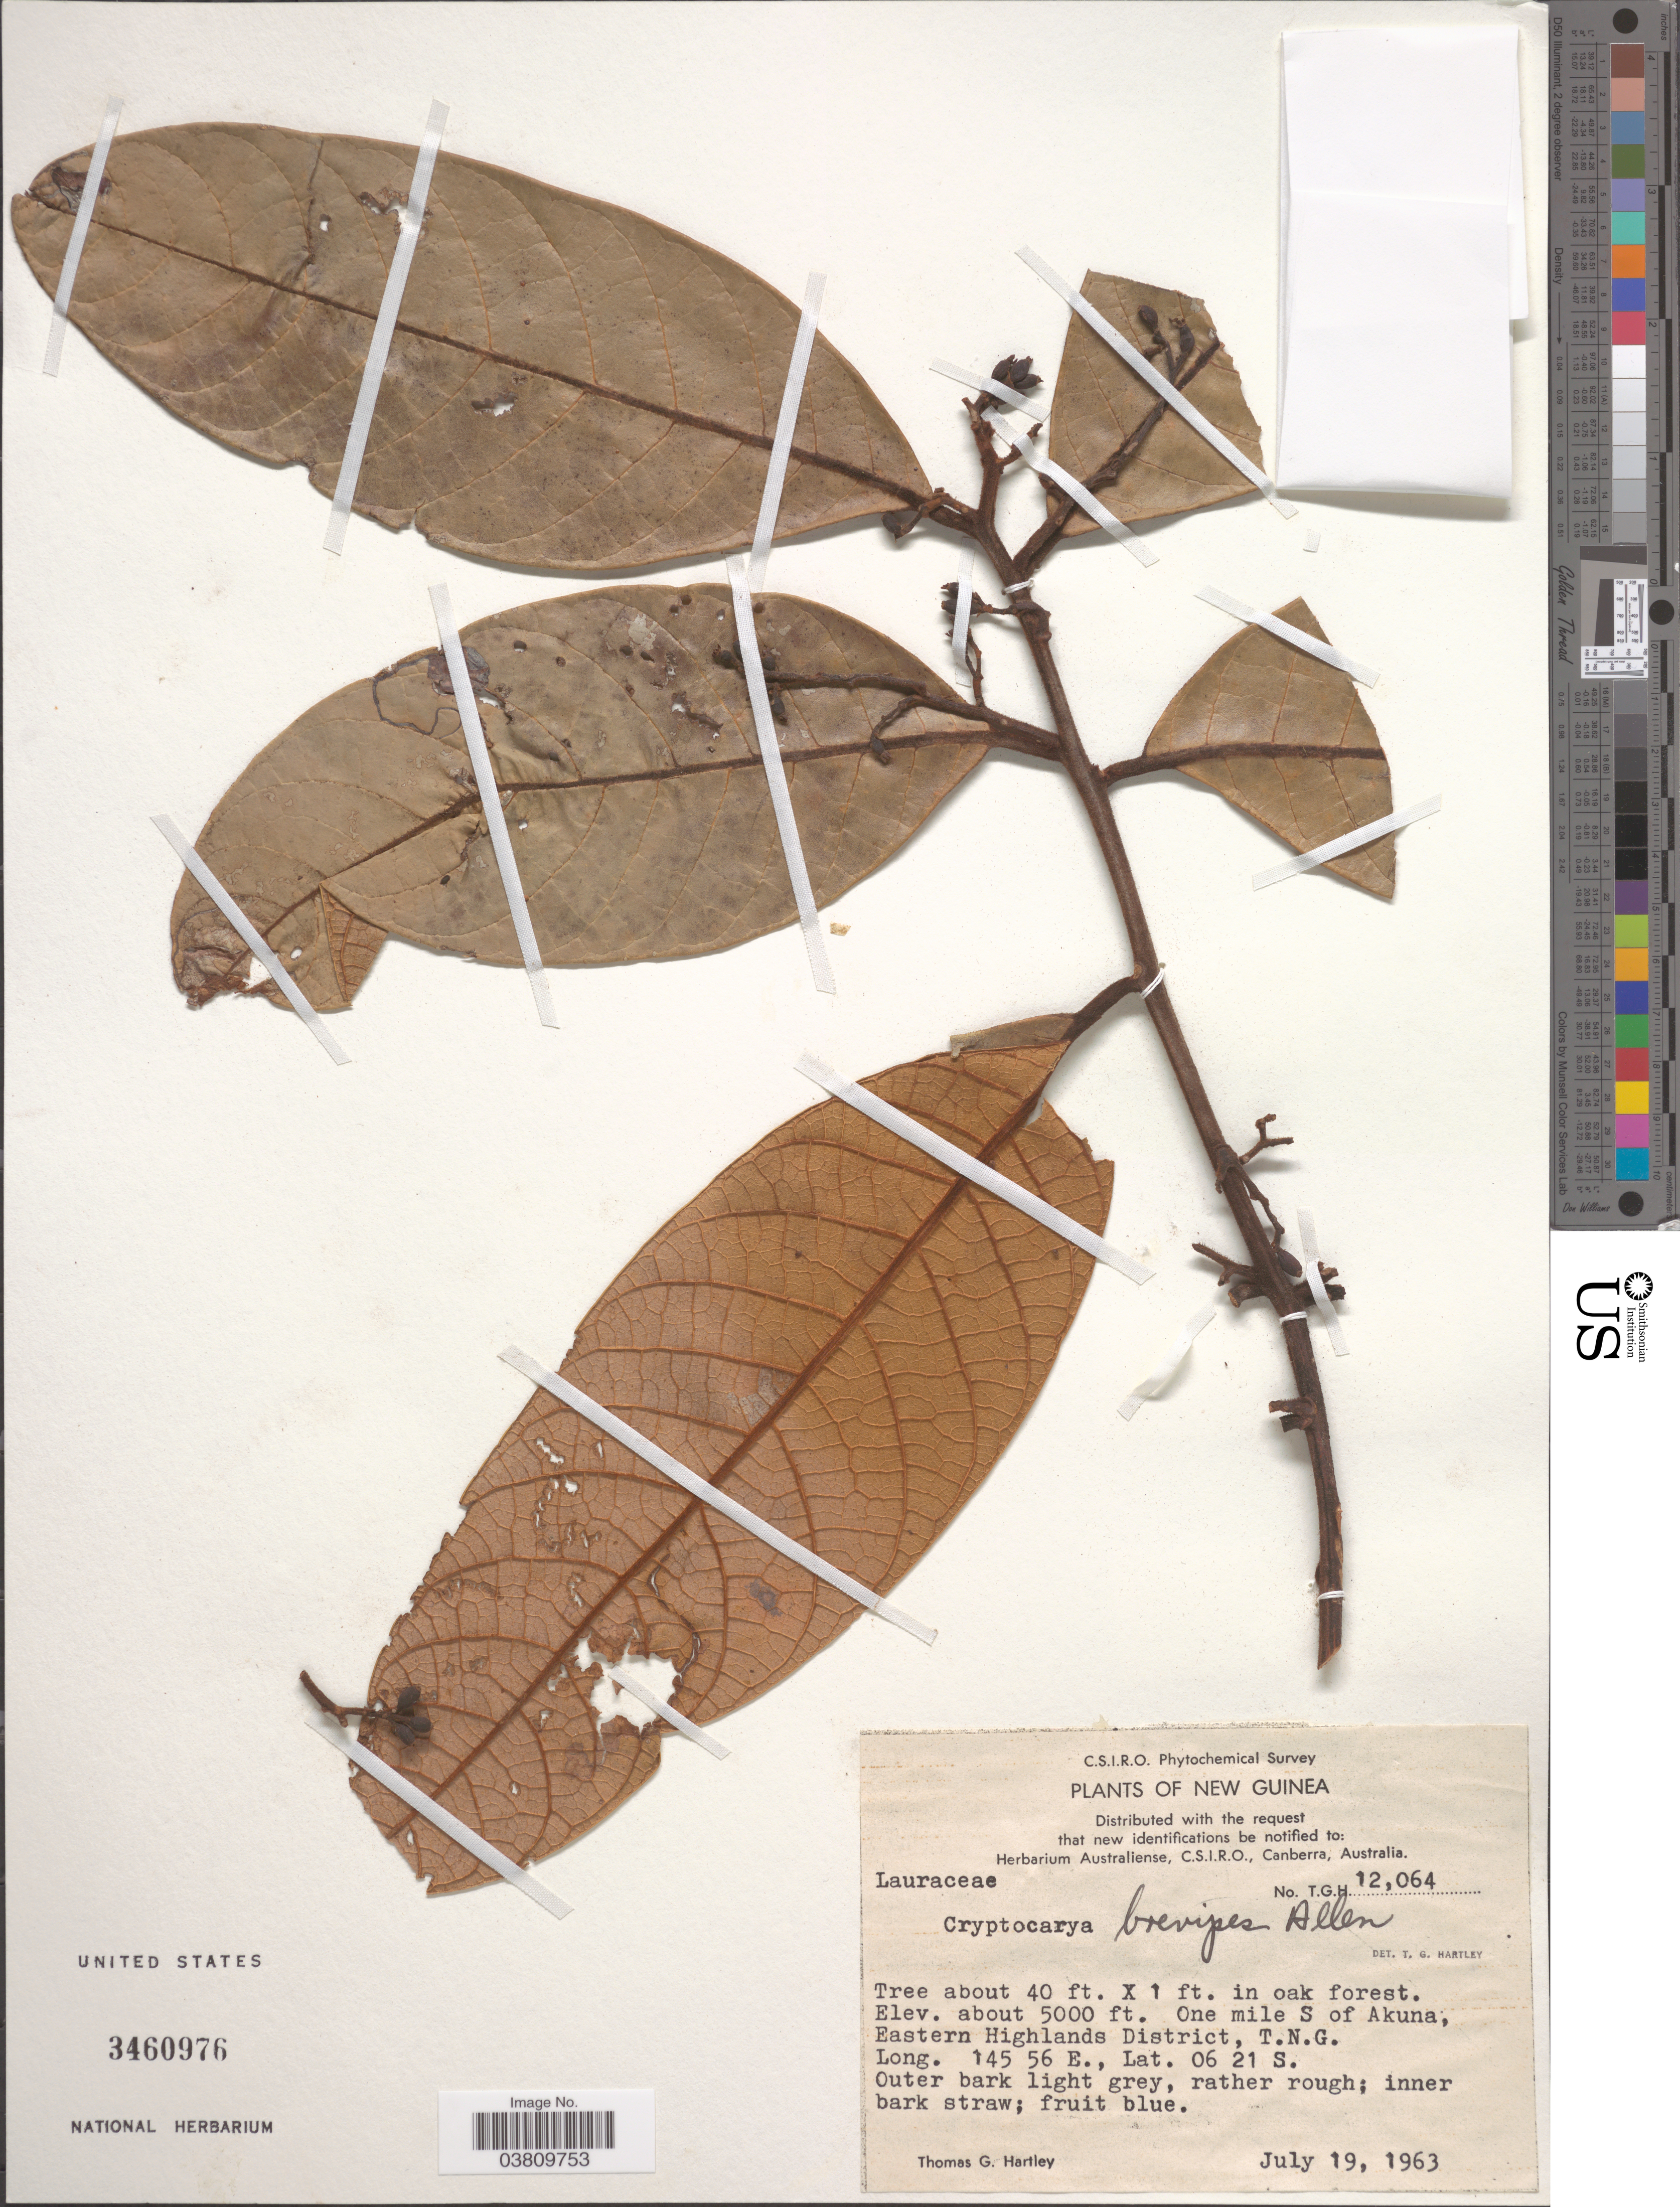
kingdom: Plantae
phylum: Tracheophyta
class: Magnoliopsida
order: Laurales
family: Lauraceae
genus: Cryptocarya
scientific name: Cryptocarya brevipes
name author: C.K. Allen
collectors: T. G. Hartley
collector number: TGH 12064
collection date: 1963-07-19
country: Papua New Guinea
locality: New Guinea. One mile S of Akuna, Eastern Highlands District, T.N.G.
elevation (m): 1524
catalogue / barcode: US 3460976